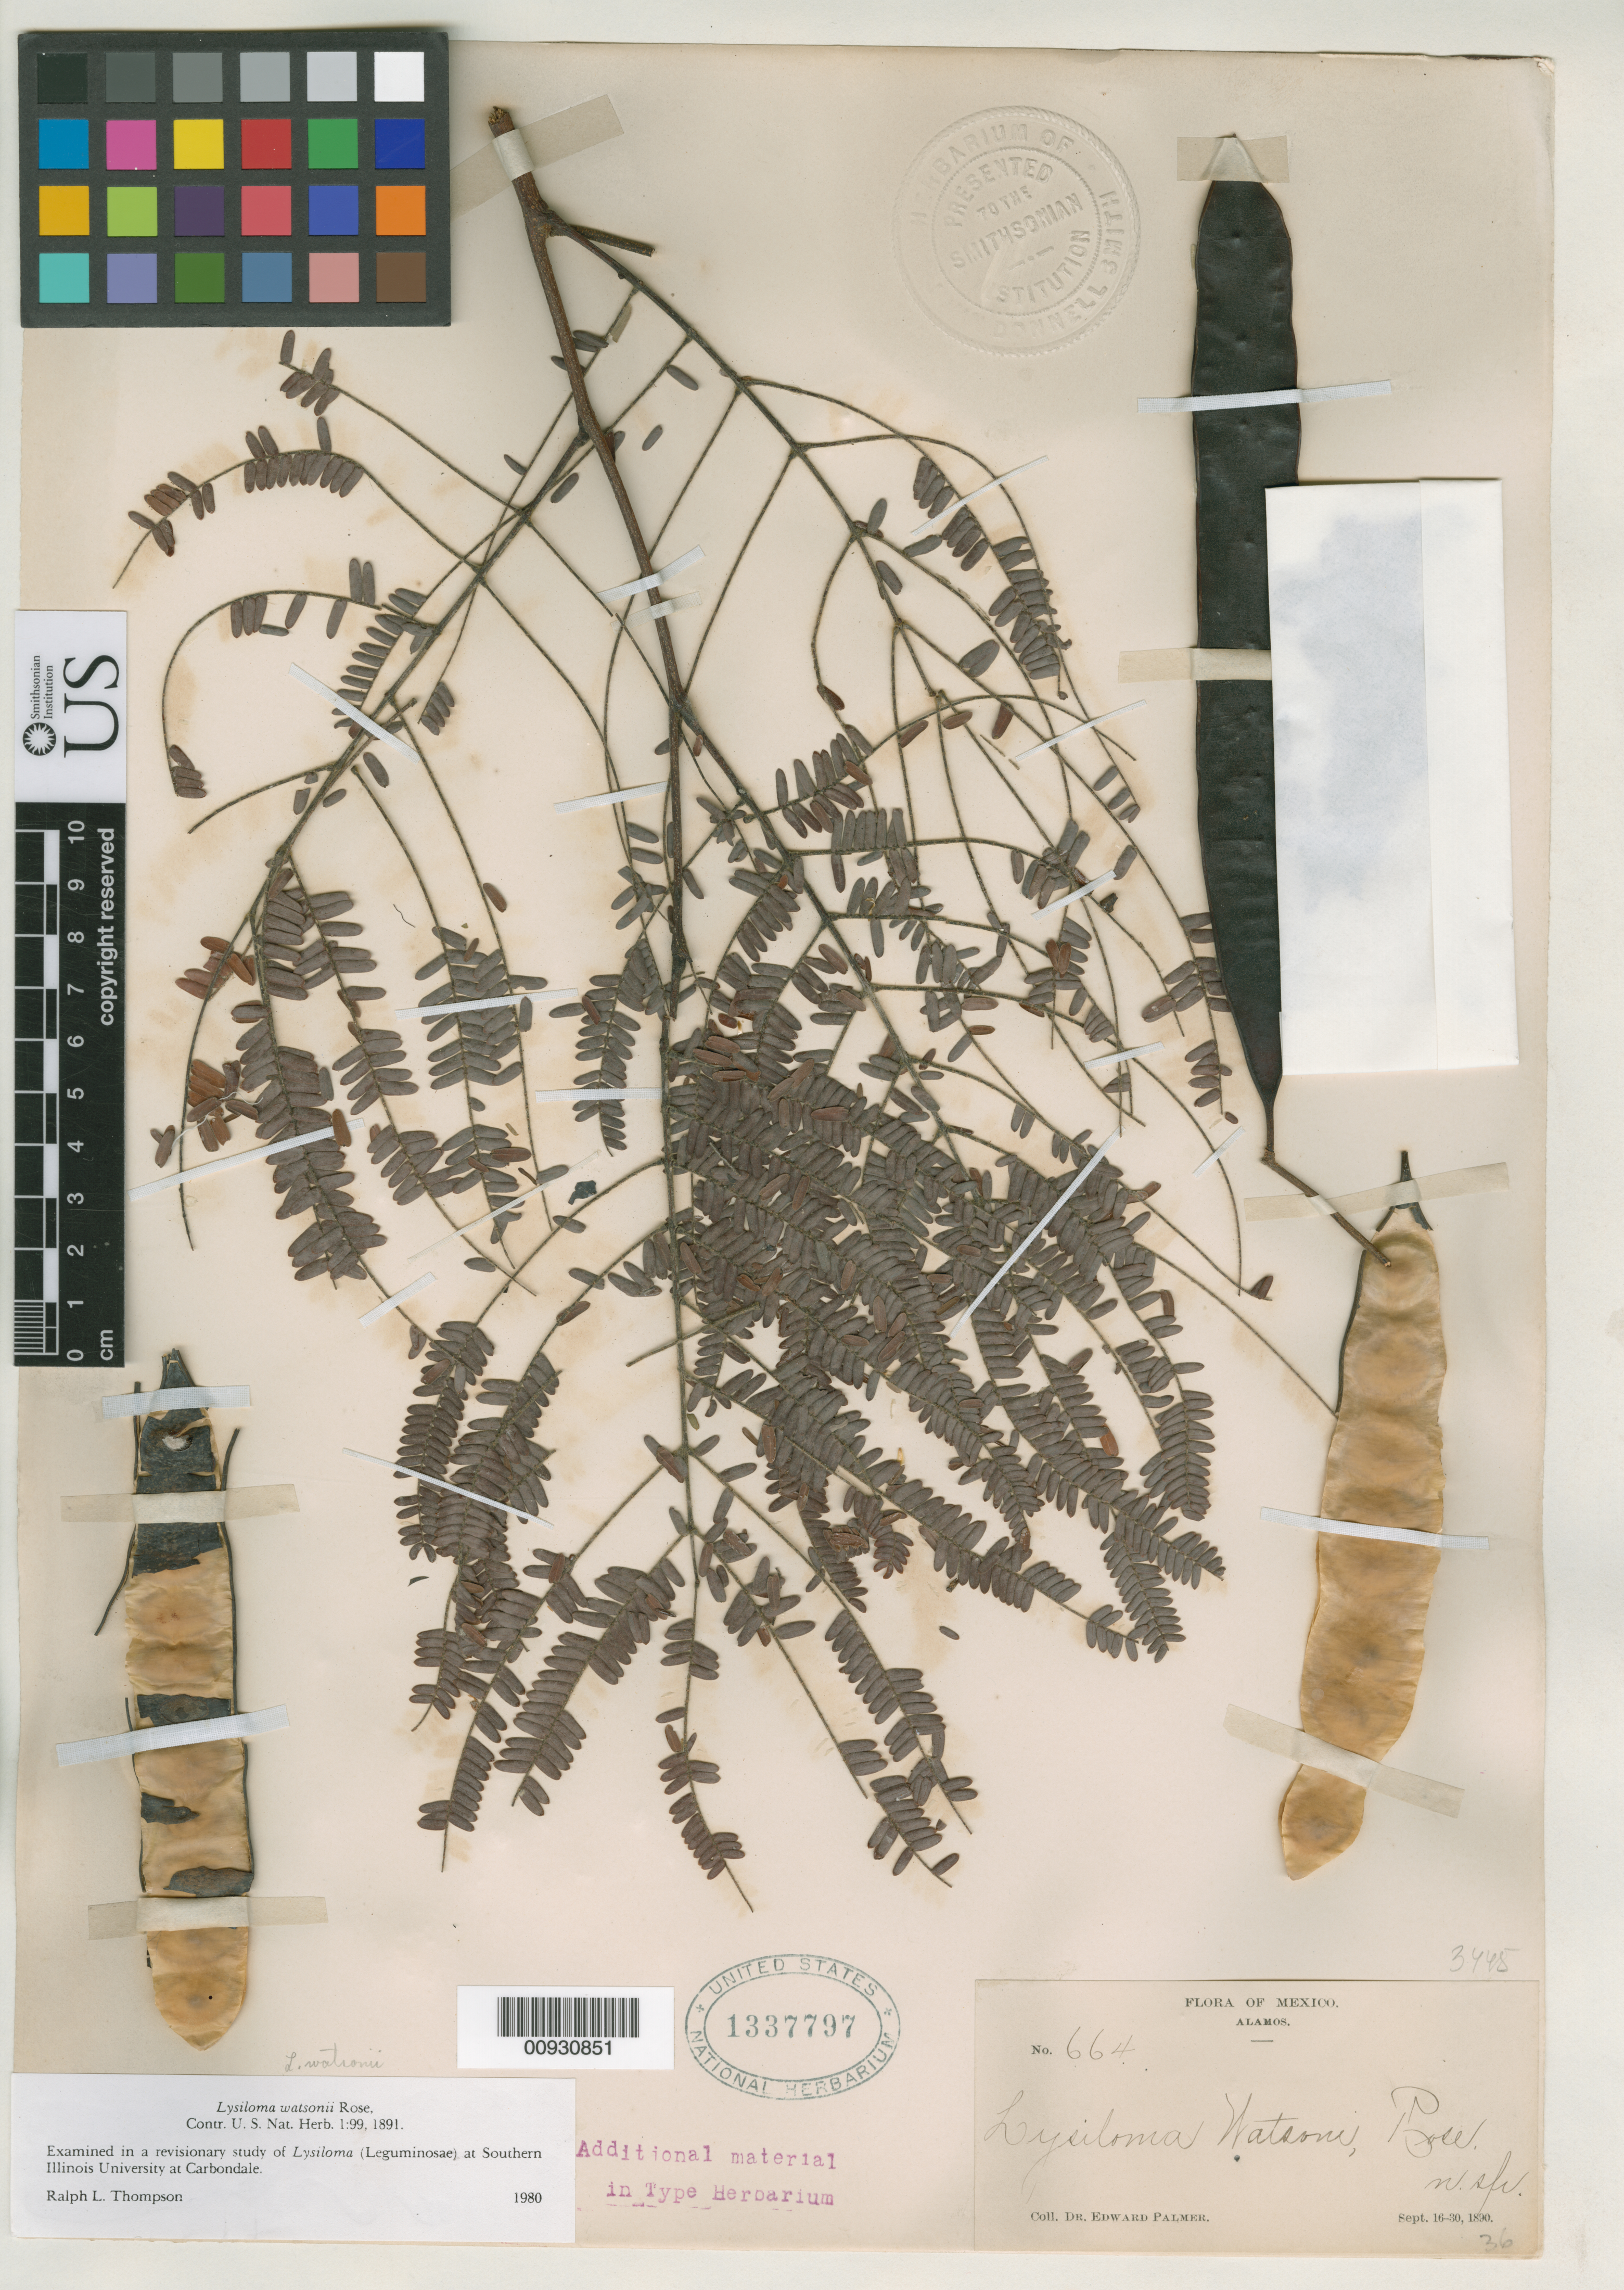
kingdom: Plantae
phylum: Tracheophyta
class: Magnoliopsida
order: Fabales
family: Fabaceae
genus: Lysiloma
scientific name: Lysiloma watsonii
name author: Rose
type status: Type Collection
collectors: E. Palmer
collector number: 664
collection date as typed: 16 Sep 1890 to 30 Sep 1890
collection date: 1890-09-16/1890-09-30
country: Mexico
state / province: Sonora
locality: Alamos.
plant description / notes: Specimen ex Herbarium of John Donnell Smith. One or more of 3 original sheets at US (47468, 47469, 49898) may be the holotype.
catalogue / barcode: US 1337797